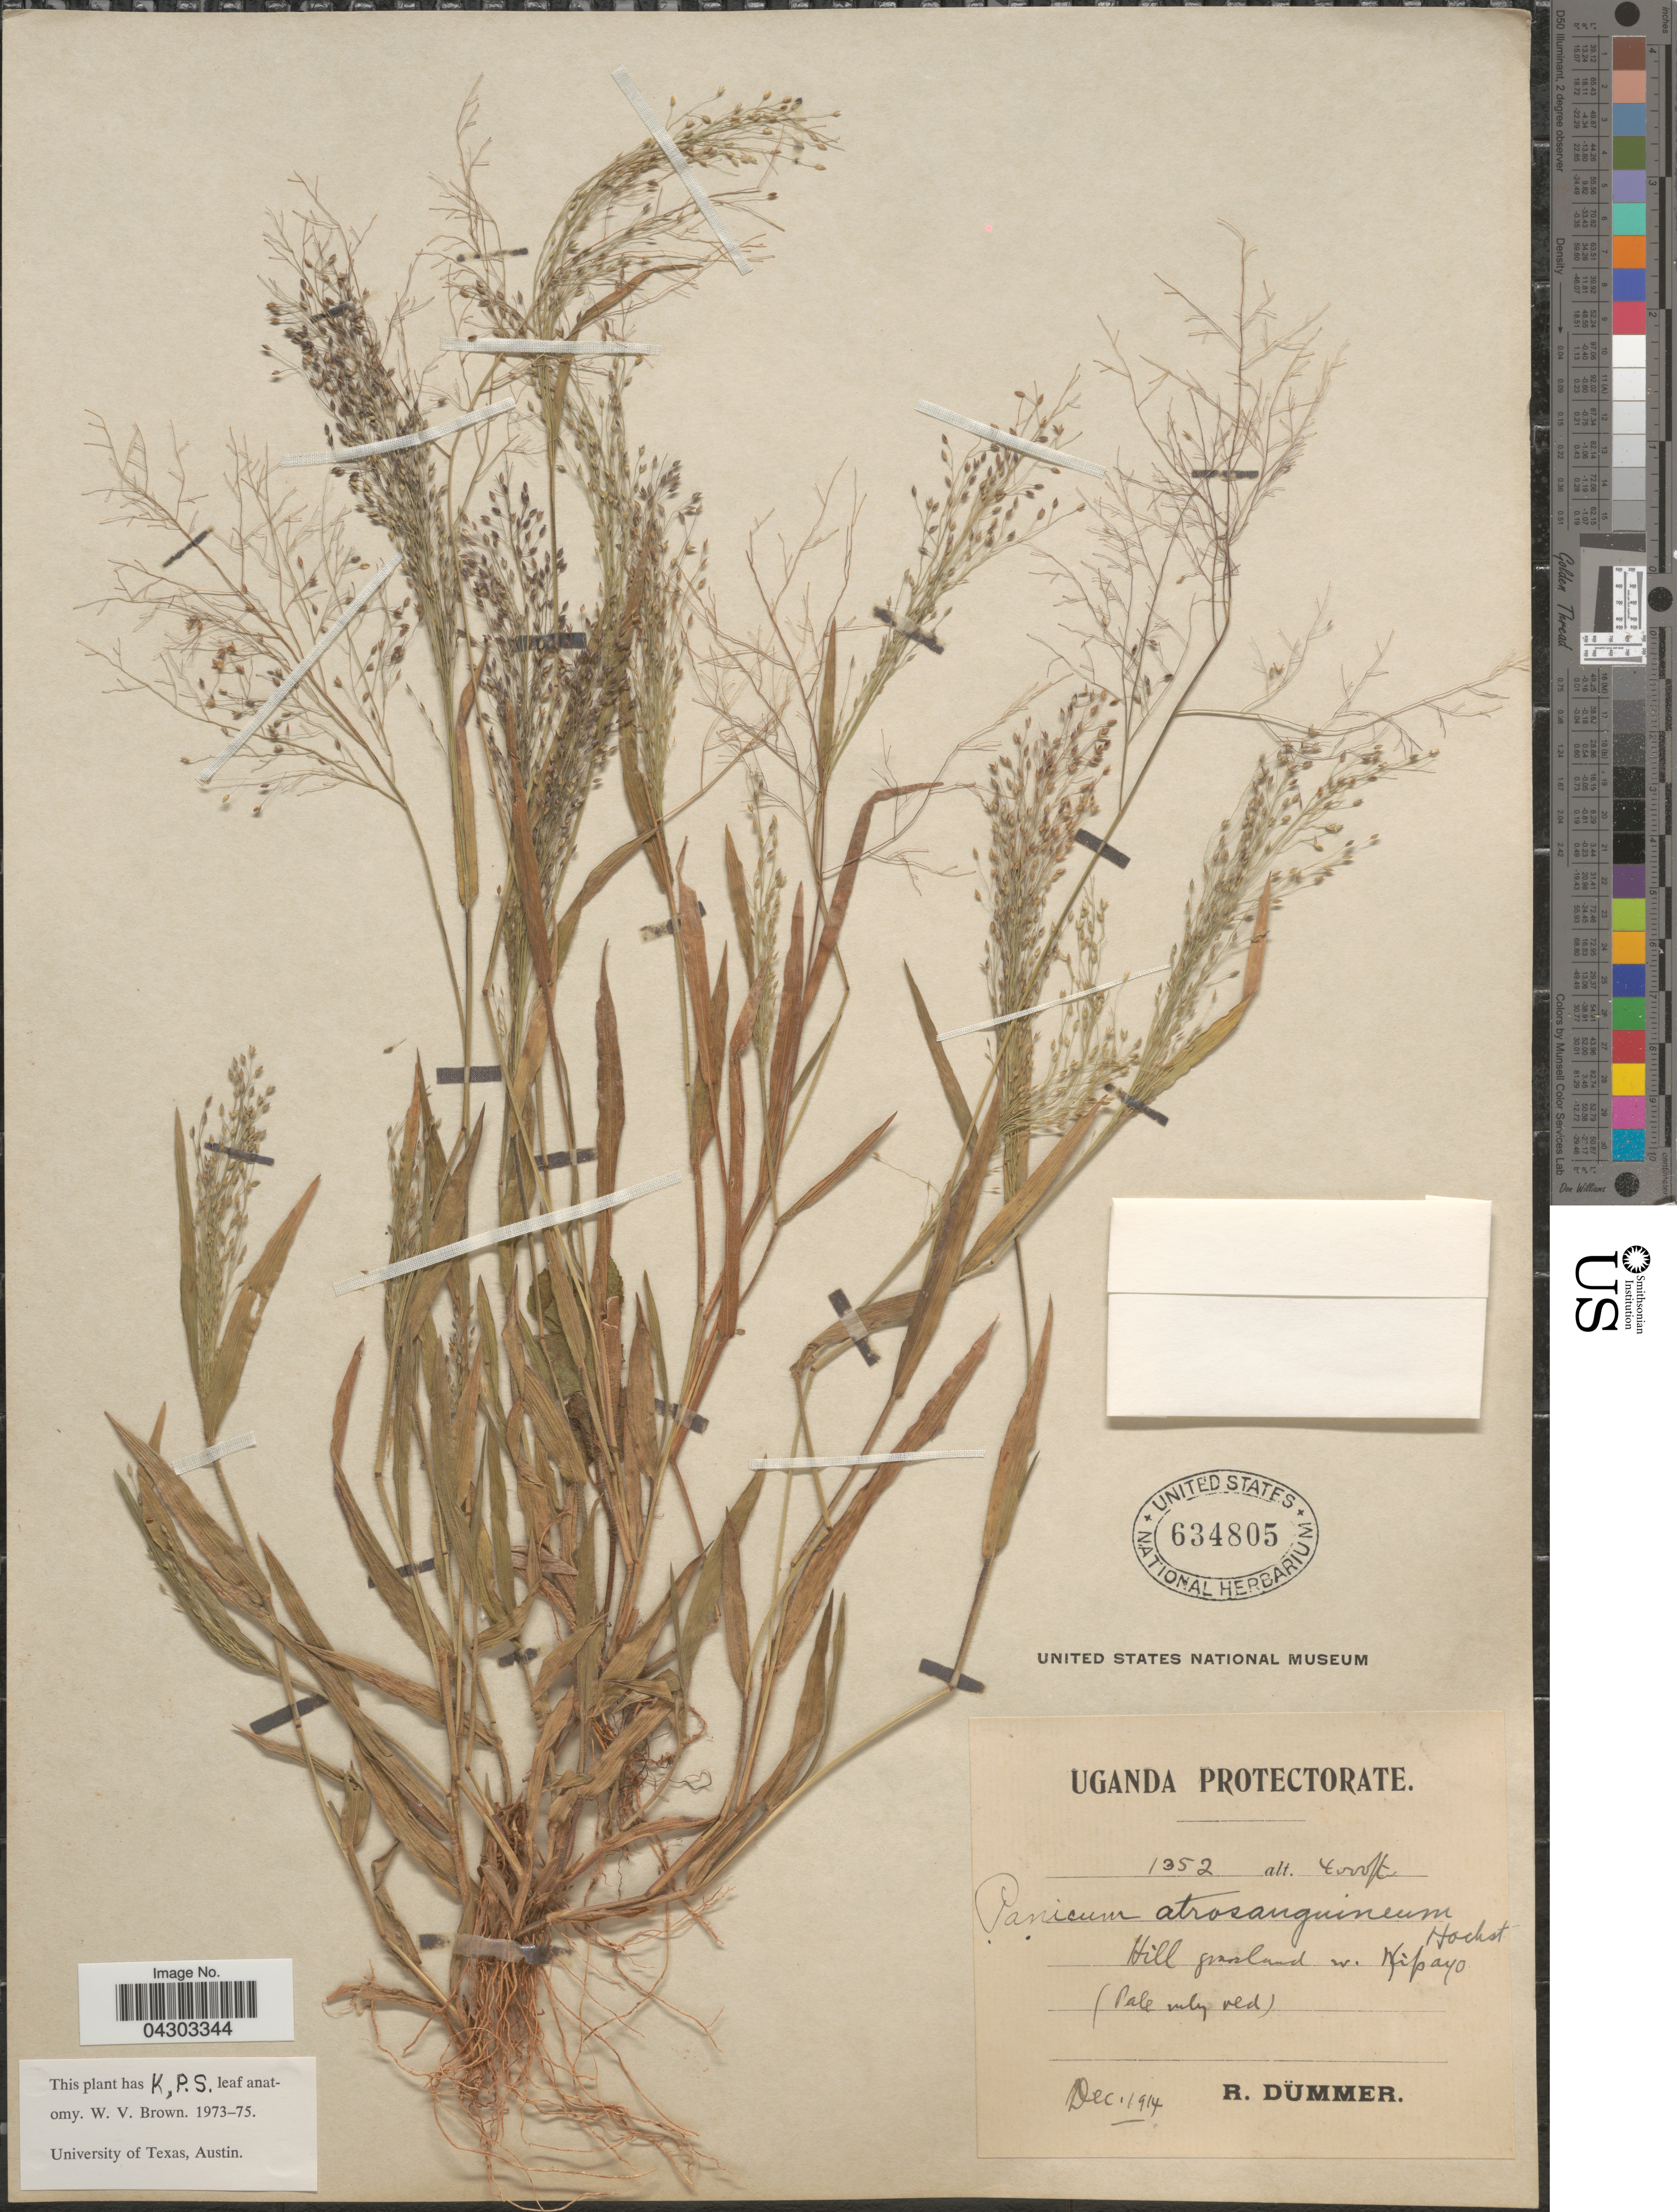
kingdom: Plantae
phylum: Tracheophyta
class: Liliopsida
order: Poales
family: Poaceae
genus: Panicum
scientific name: Panicum austroasiaticum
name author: Ohwi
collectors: R. Dümmer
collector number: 1352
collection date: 1914-12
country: Uganda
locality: Uganda Protectorate. Hill grassland w. Kipayo.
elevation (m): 1219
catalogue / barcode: US 634805